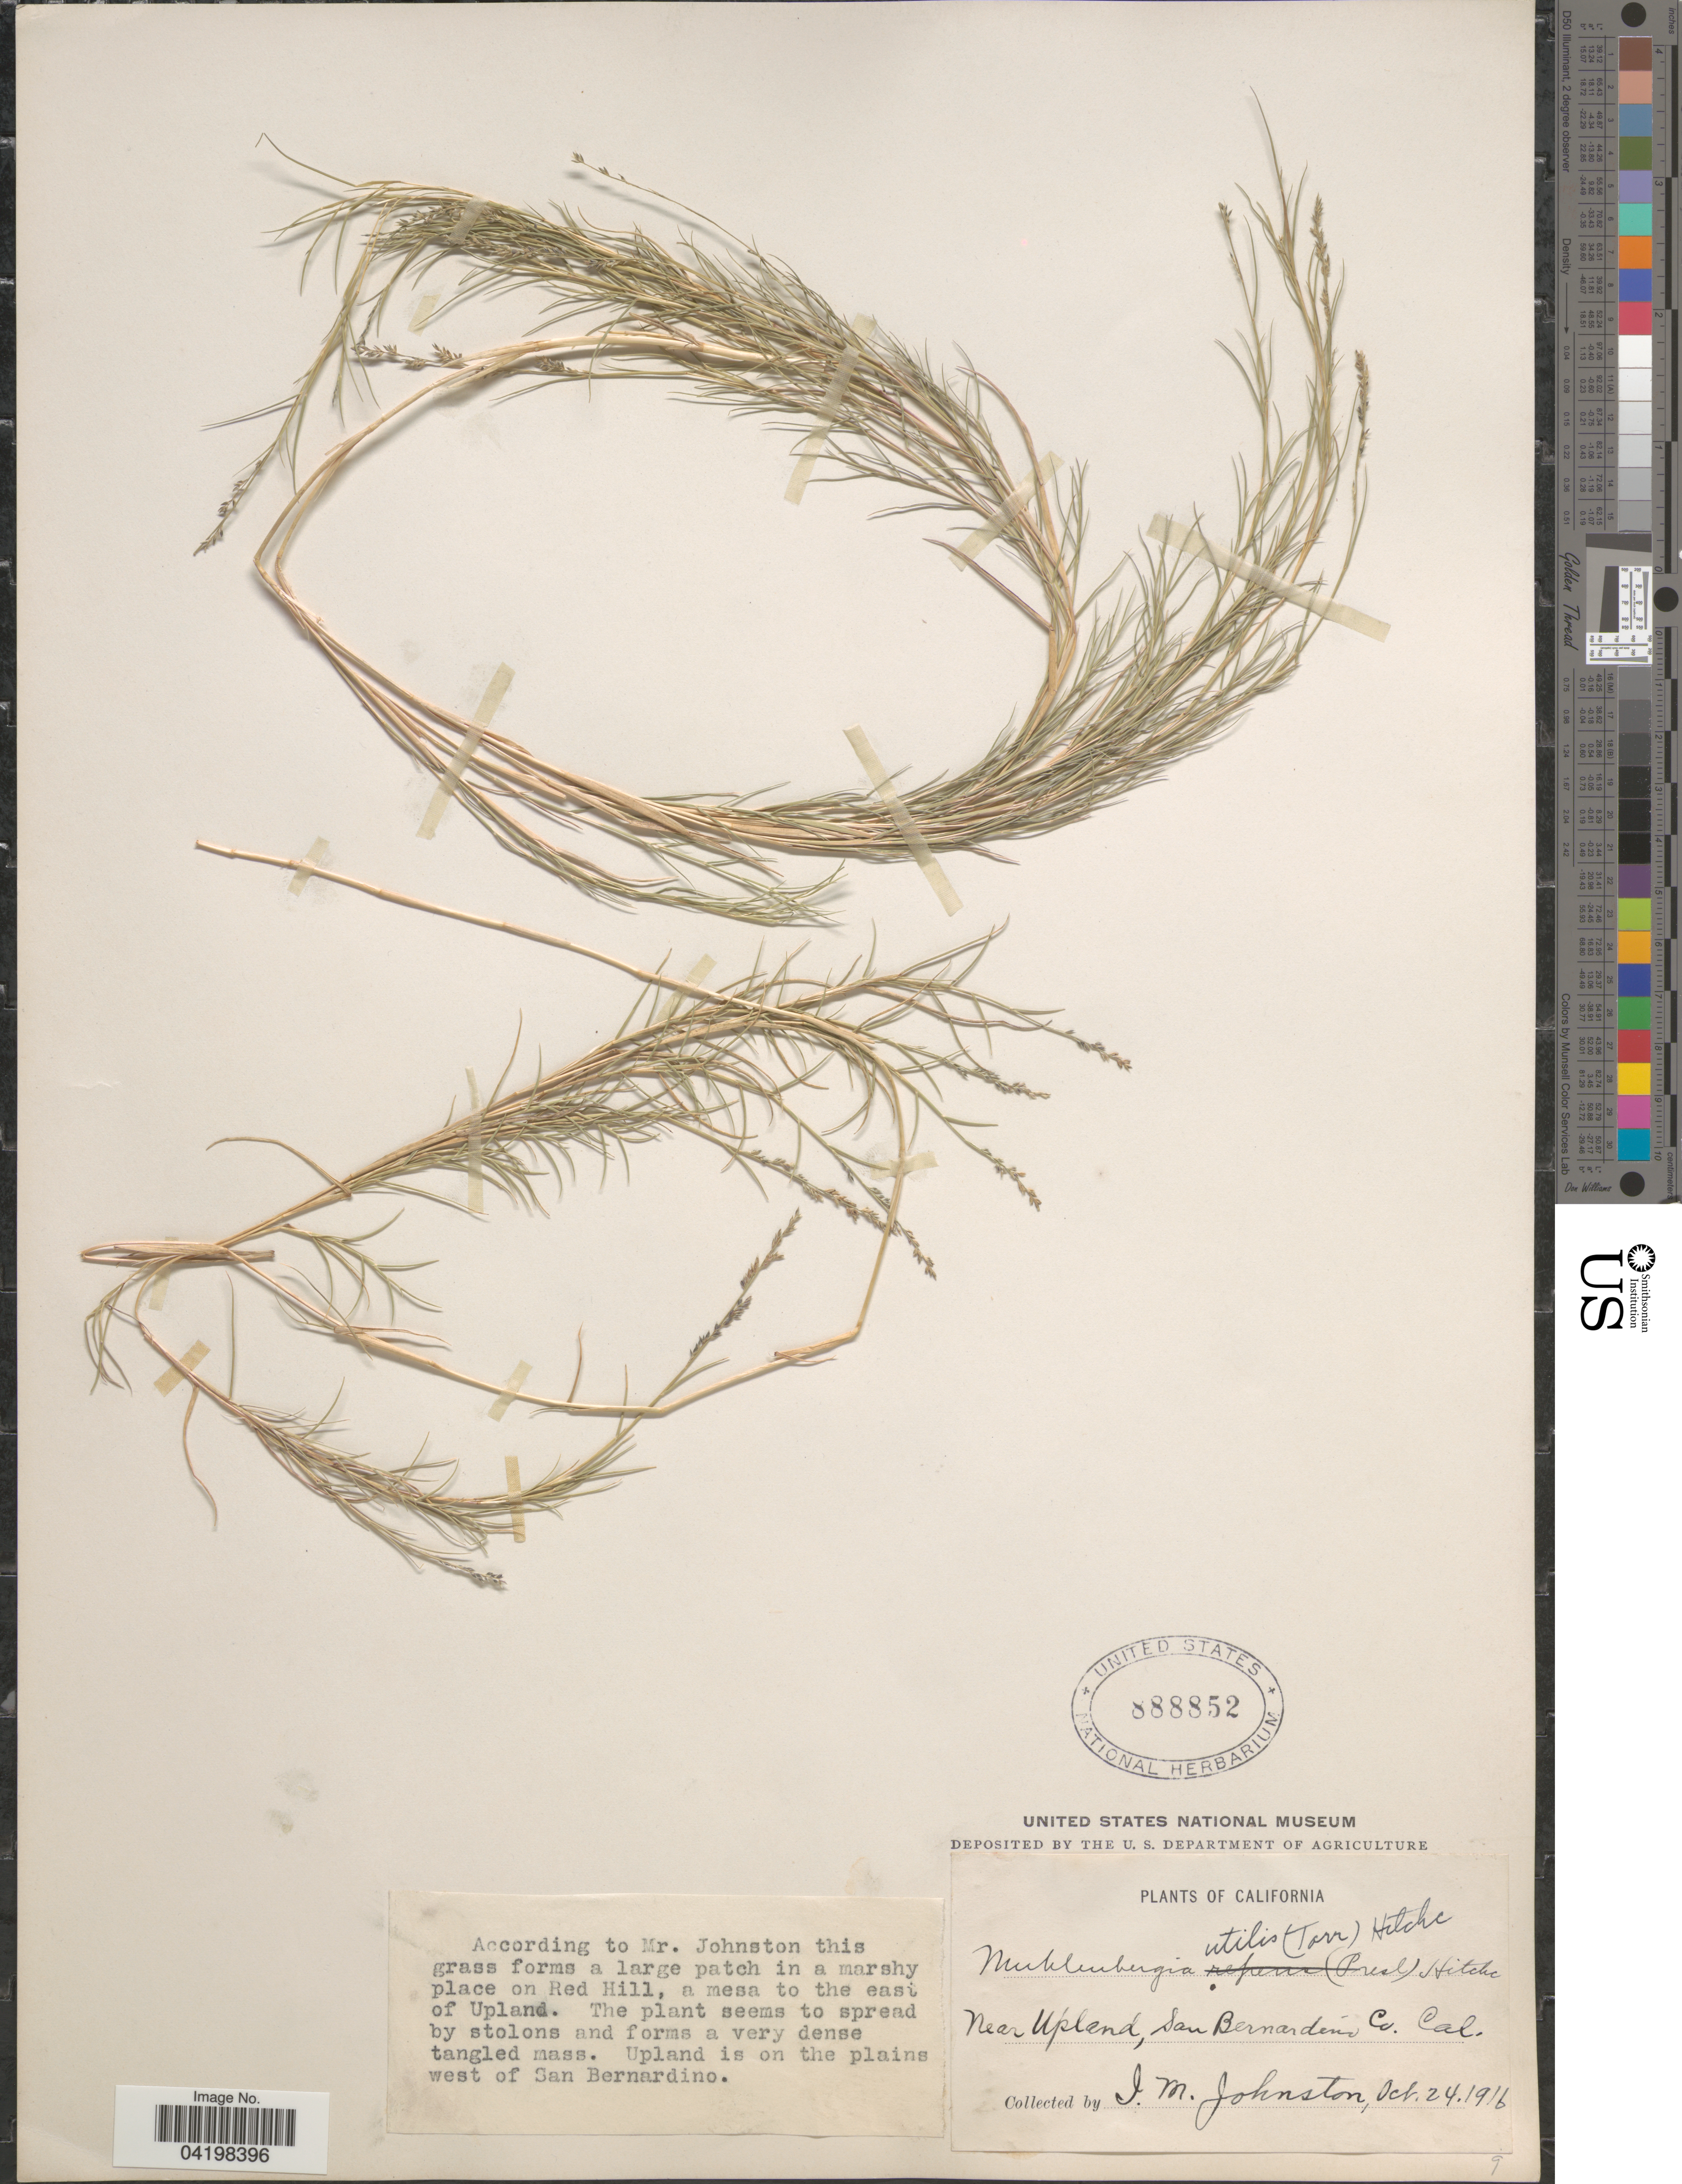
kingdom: Plantae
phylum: Tracheophyta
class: Liliopsida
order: Poales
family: Poaceae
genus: Muhlenbergia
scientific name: Muhlenbergia utilis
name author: (Torr.) Hitchc.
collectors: J. Johnston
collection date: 1916-10-24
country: United States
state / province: California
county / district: San Bernardino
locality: In a marshy place on Red Hill, a mesa to the east of Upland. Near Upland, San Bernardino Co. Upland is on the plains west of San Bernardino.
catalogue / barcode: US 888852